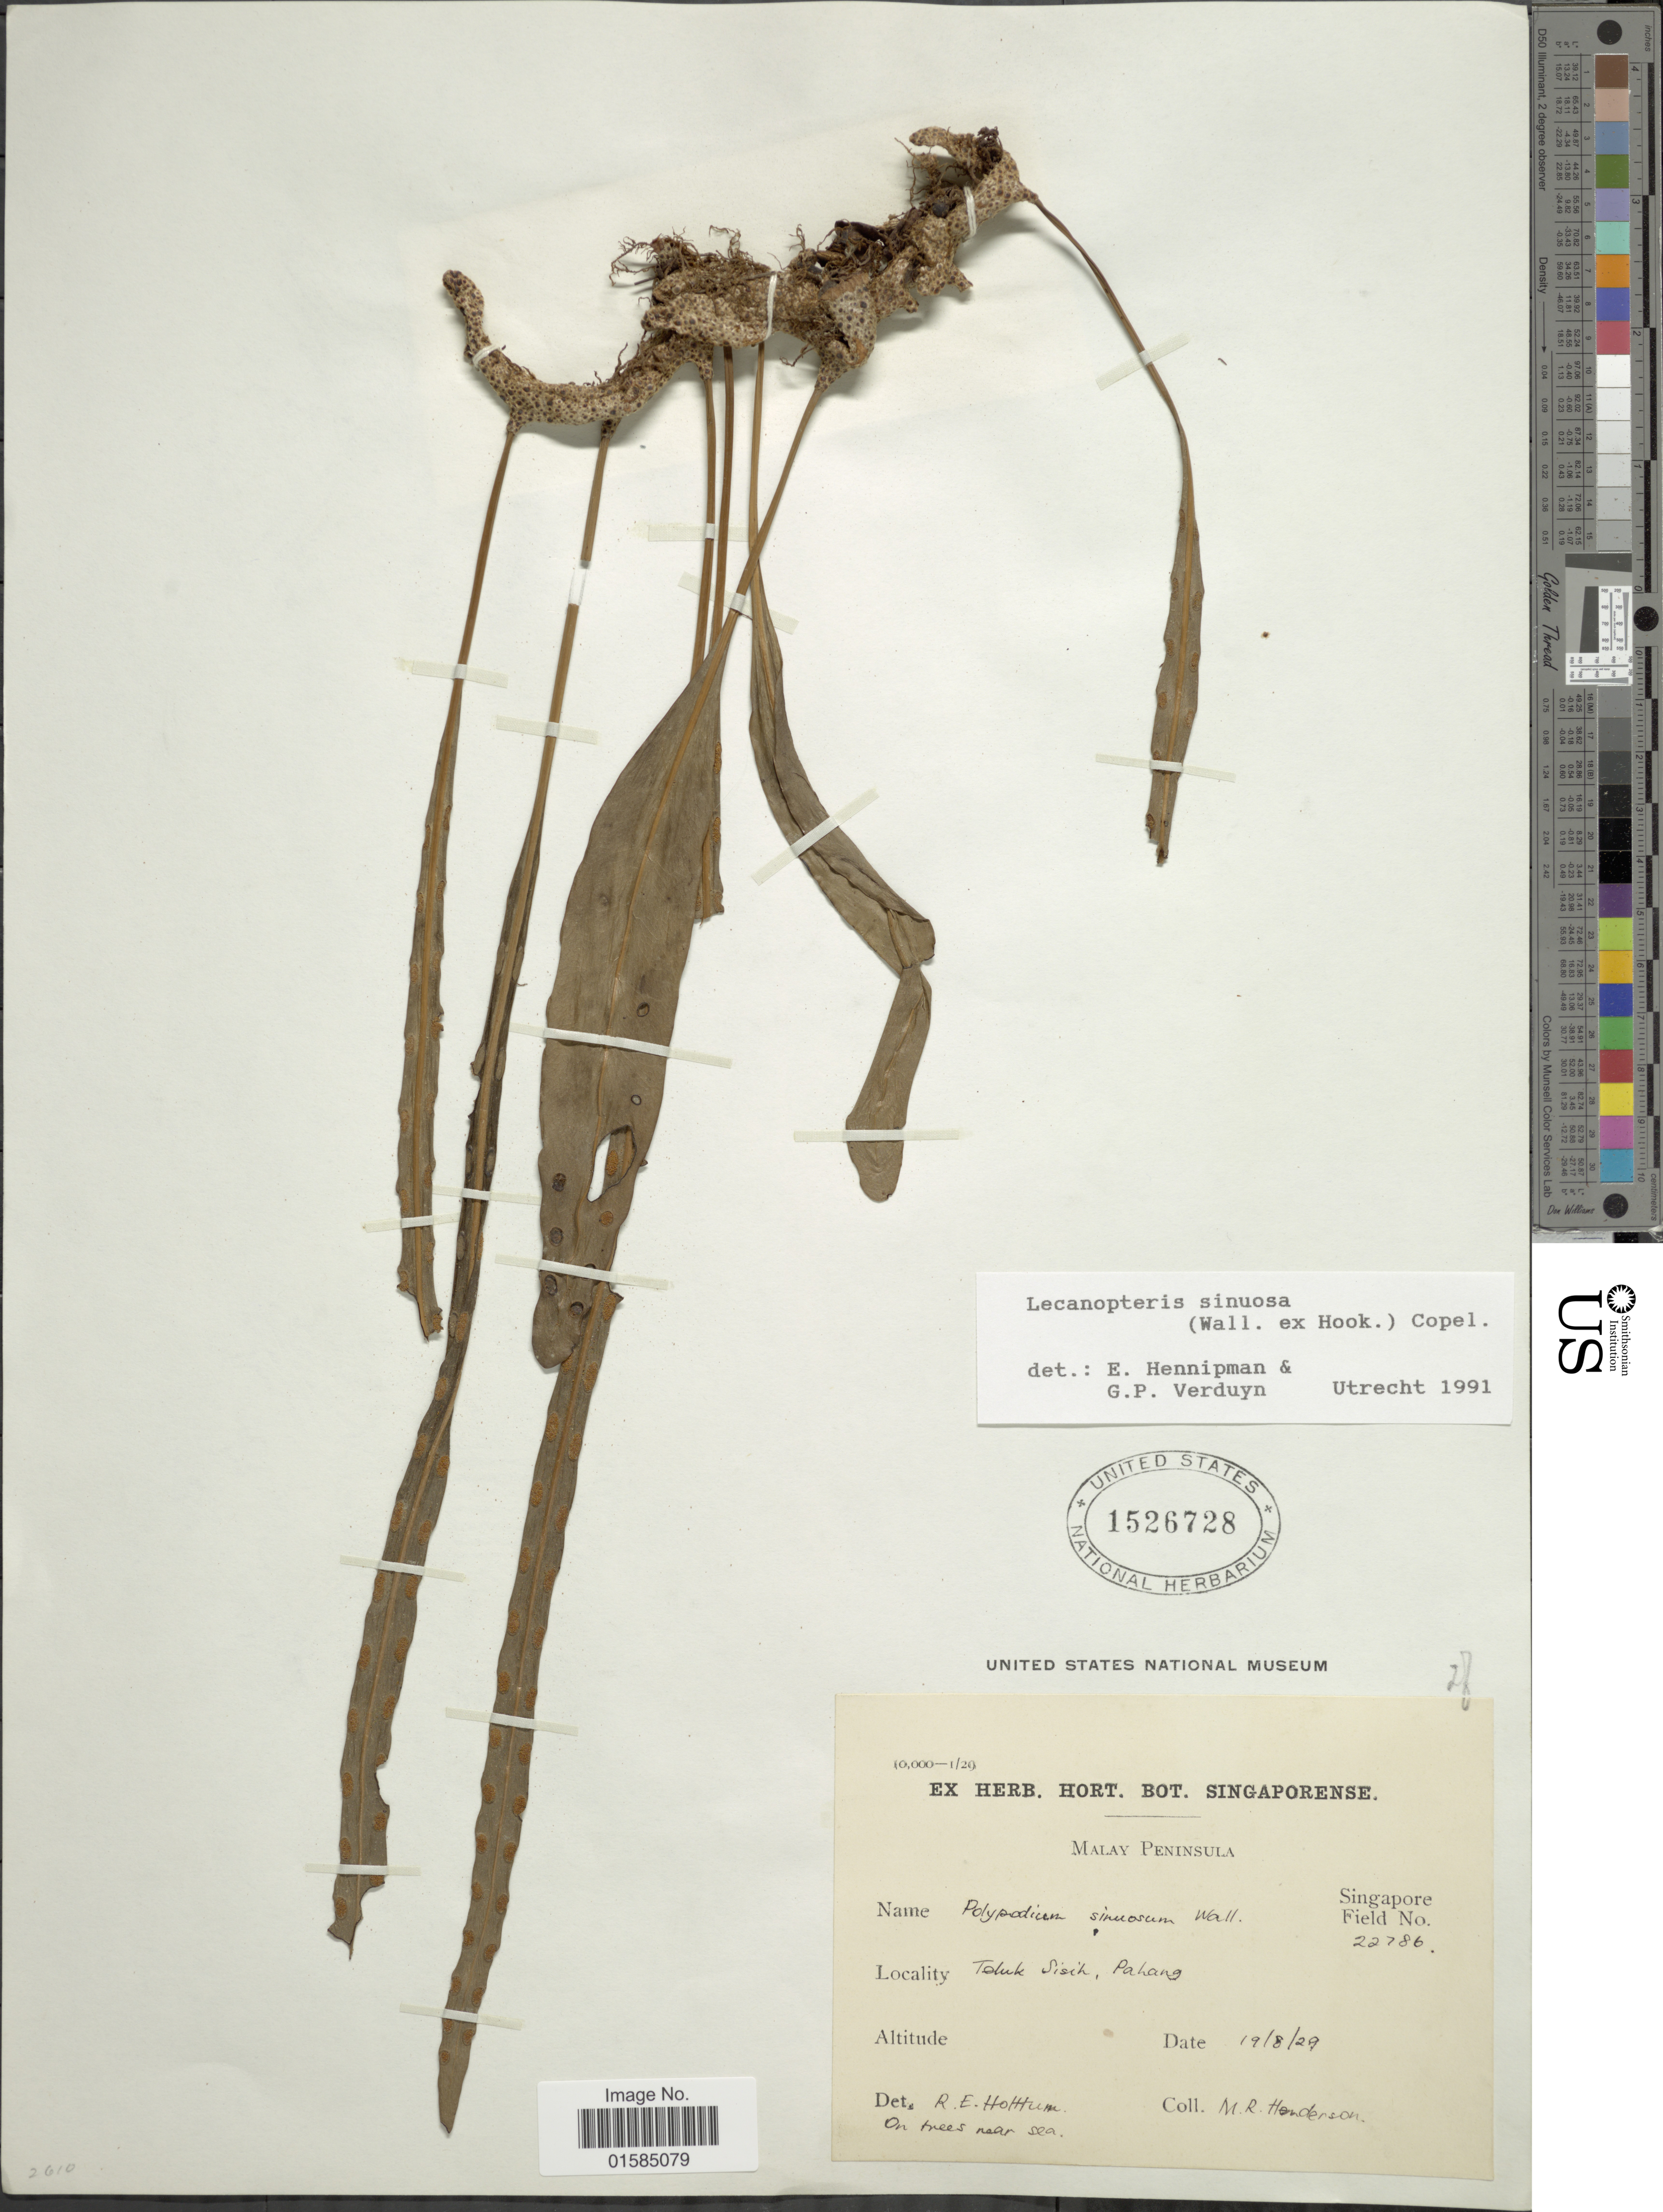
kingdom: Plantae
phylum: Tracheophyta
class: Polypodiopsida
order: Polypodiales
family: Polypodiaceae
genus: Lecanopteris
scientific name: Lecanopteris sinuosa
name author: (Wall. ex Hook.) Copel.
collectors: M. Henderson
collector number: Singapore Field 22786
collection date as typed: Transcribed d/m/y: 19/8/29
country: Malaysia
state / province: Pahang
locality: Malay Peninsula, Toluk Sisih, Pahang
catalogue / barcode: US 1526728